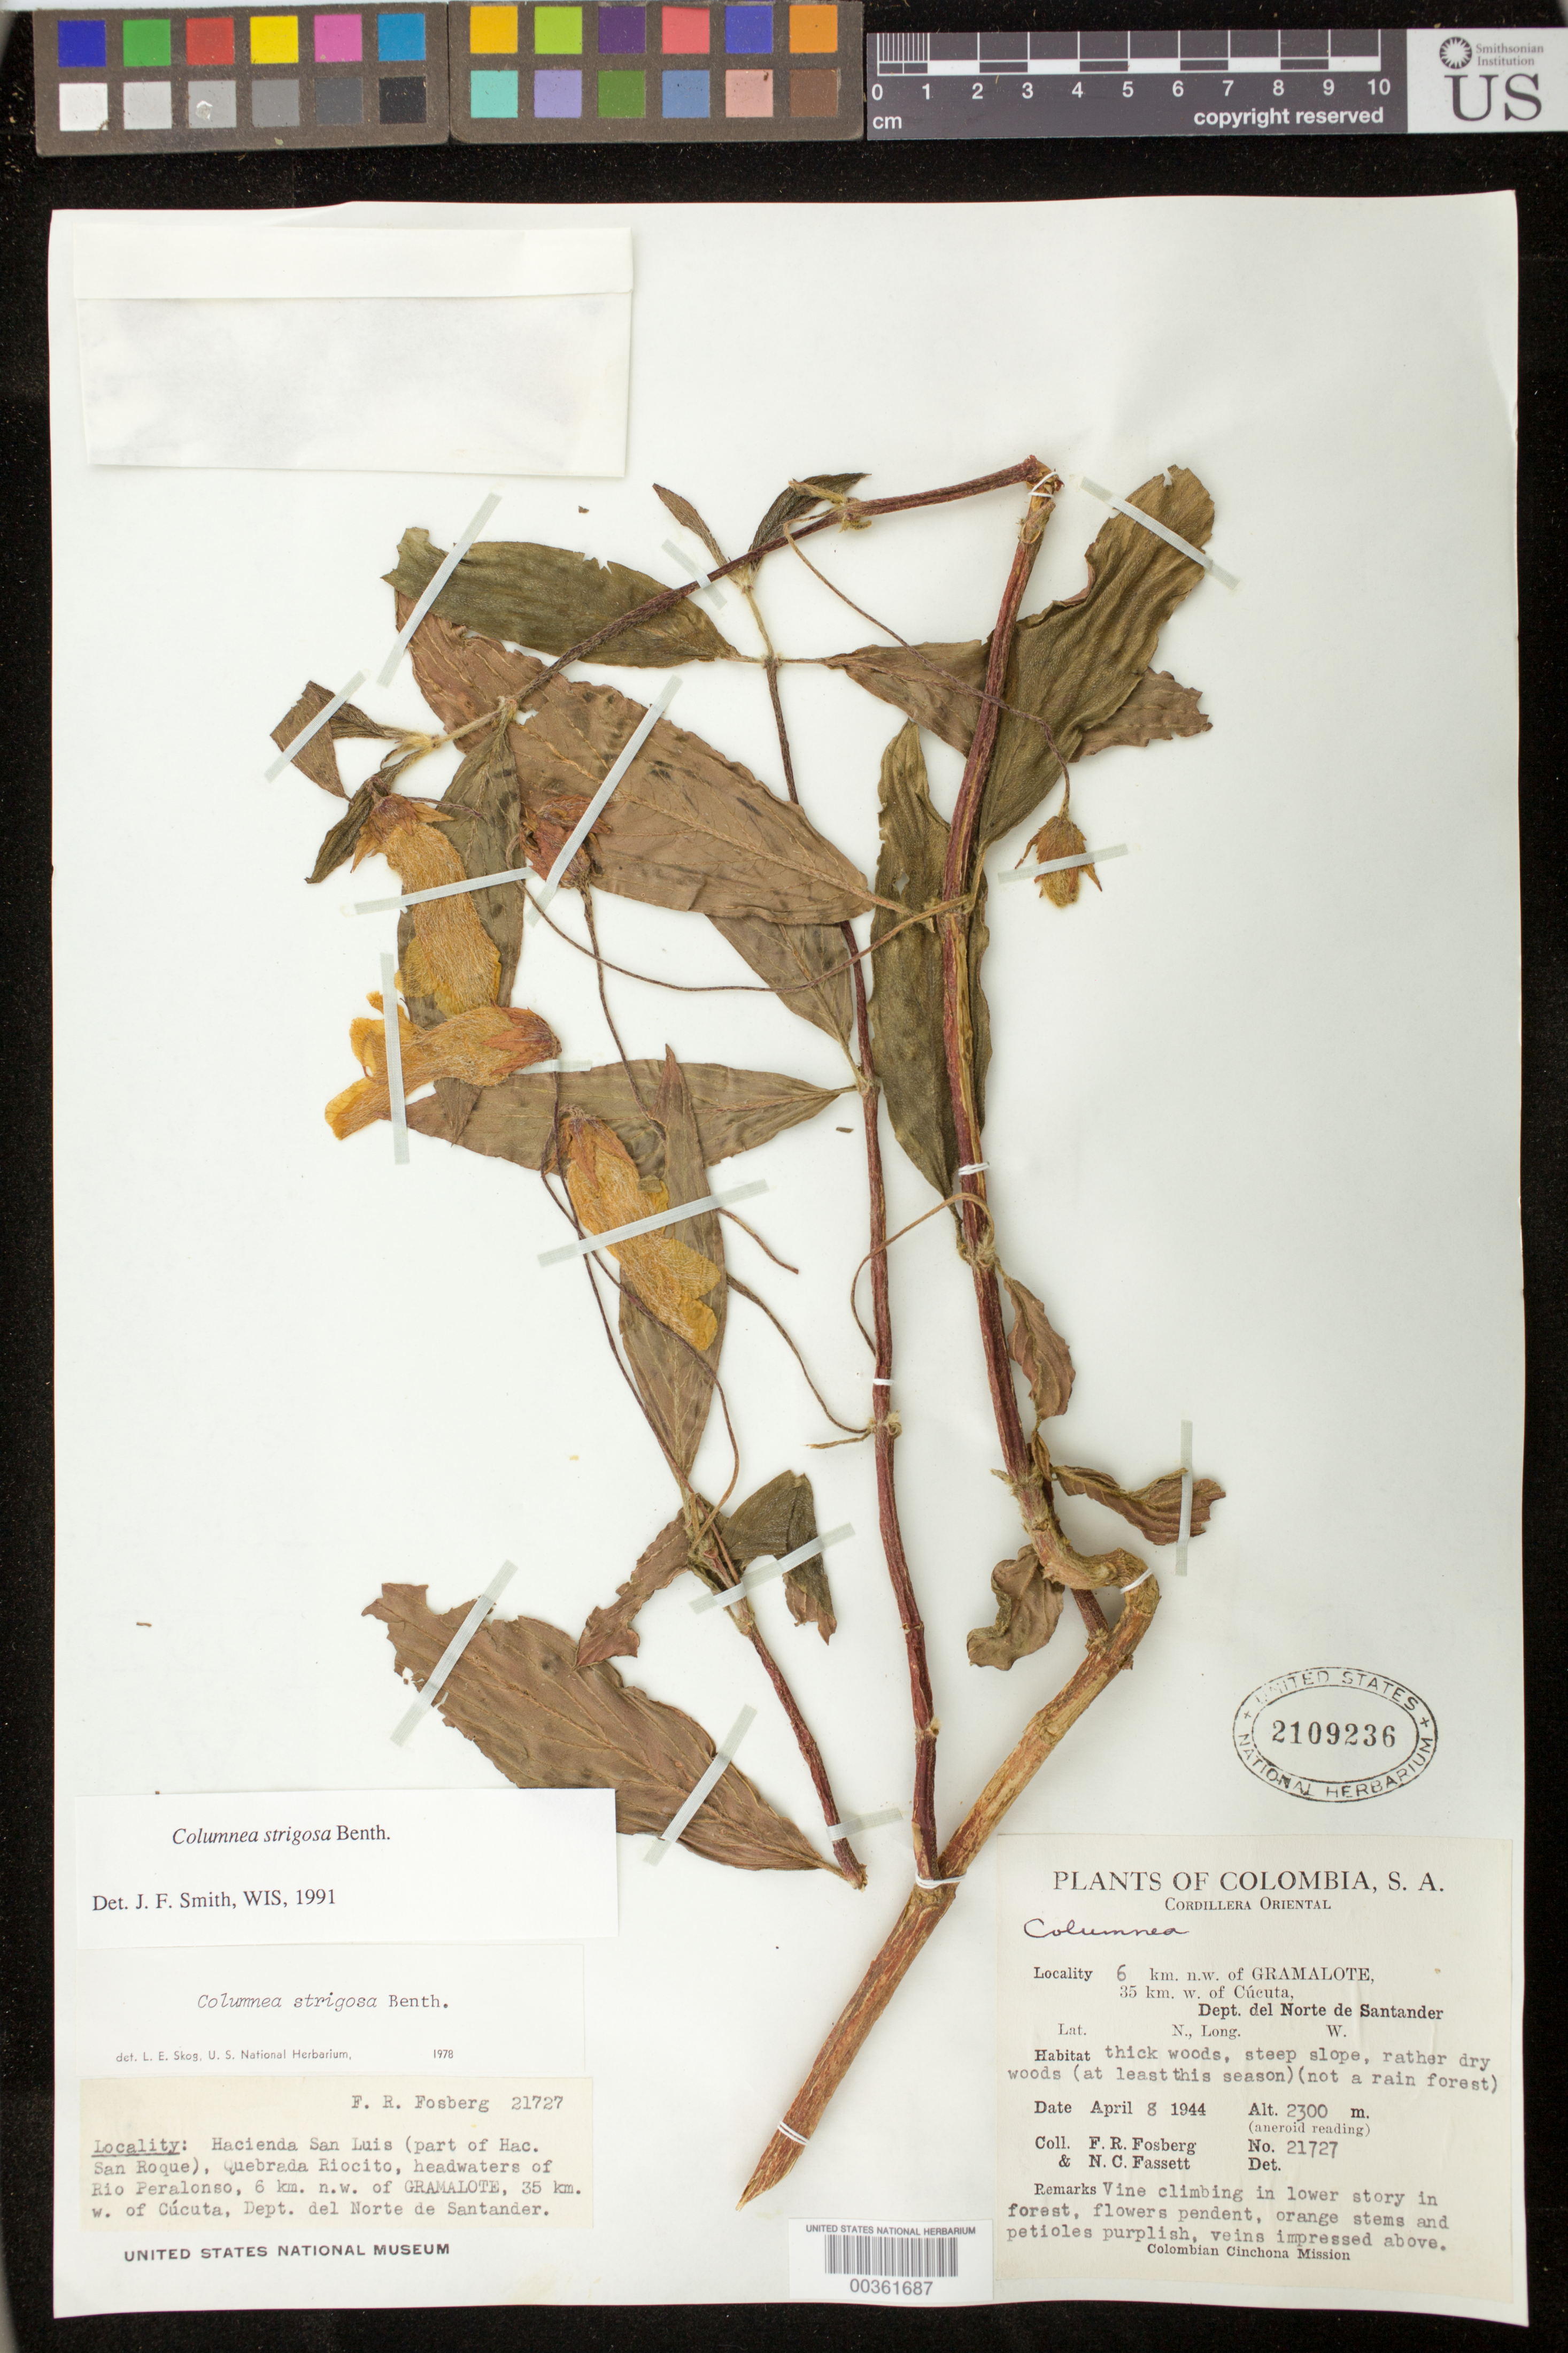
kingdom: Plantae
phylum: Tracheophyta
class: Magnoliopsida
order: Lamiales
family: Gesneriaceae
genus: Columnea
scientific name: Columnea strigosa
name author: Benth.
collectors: F. R. Fosberg & N. C. Fassett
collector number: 21727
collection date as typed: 08 Apr 1944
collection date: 1944-04-08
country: Colombia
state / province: Norte de Santander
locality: Hacienda San Luis, Quebrada Riocito, headwaters of Rio Peralonso, Cordillera Oriental, 6 km n.w. of Gramalote, 35 km W of Cucuta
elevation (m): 2300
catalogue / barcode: US 2109236